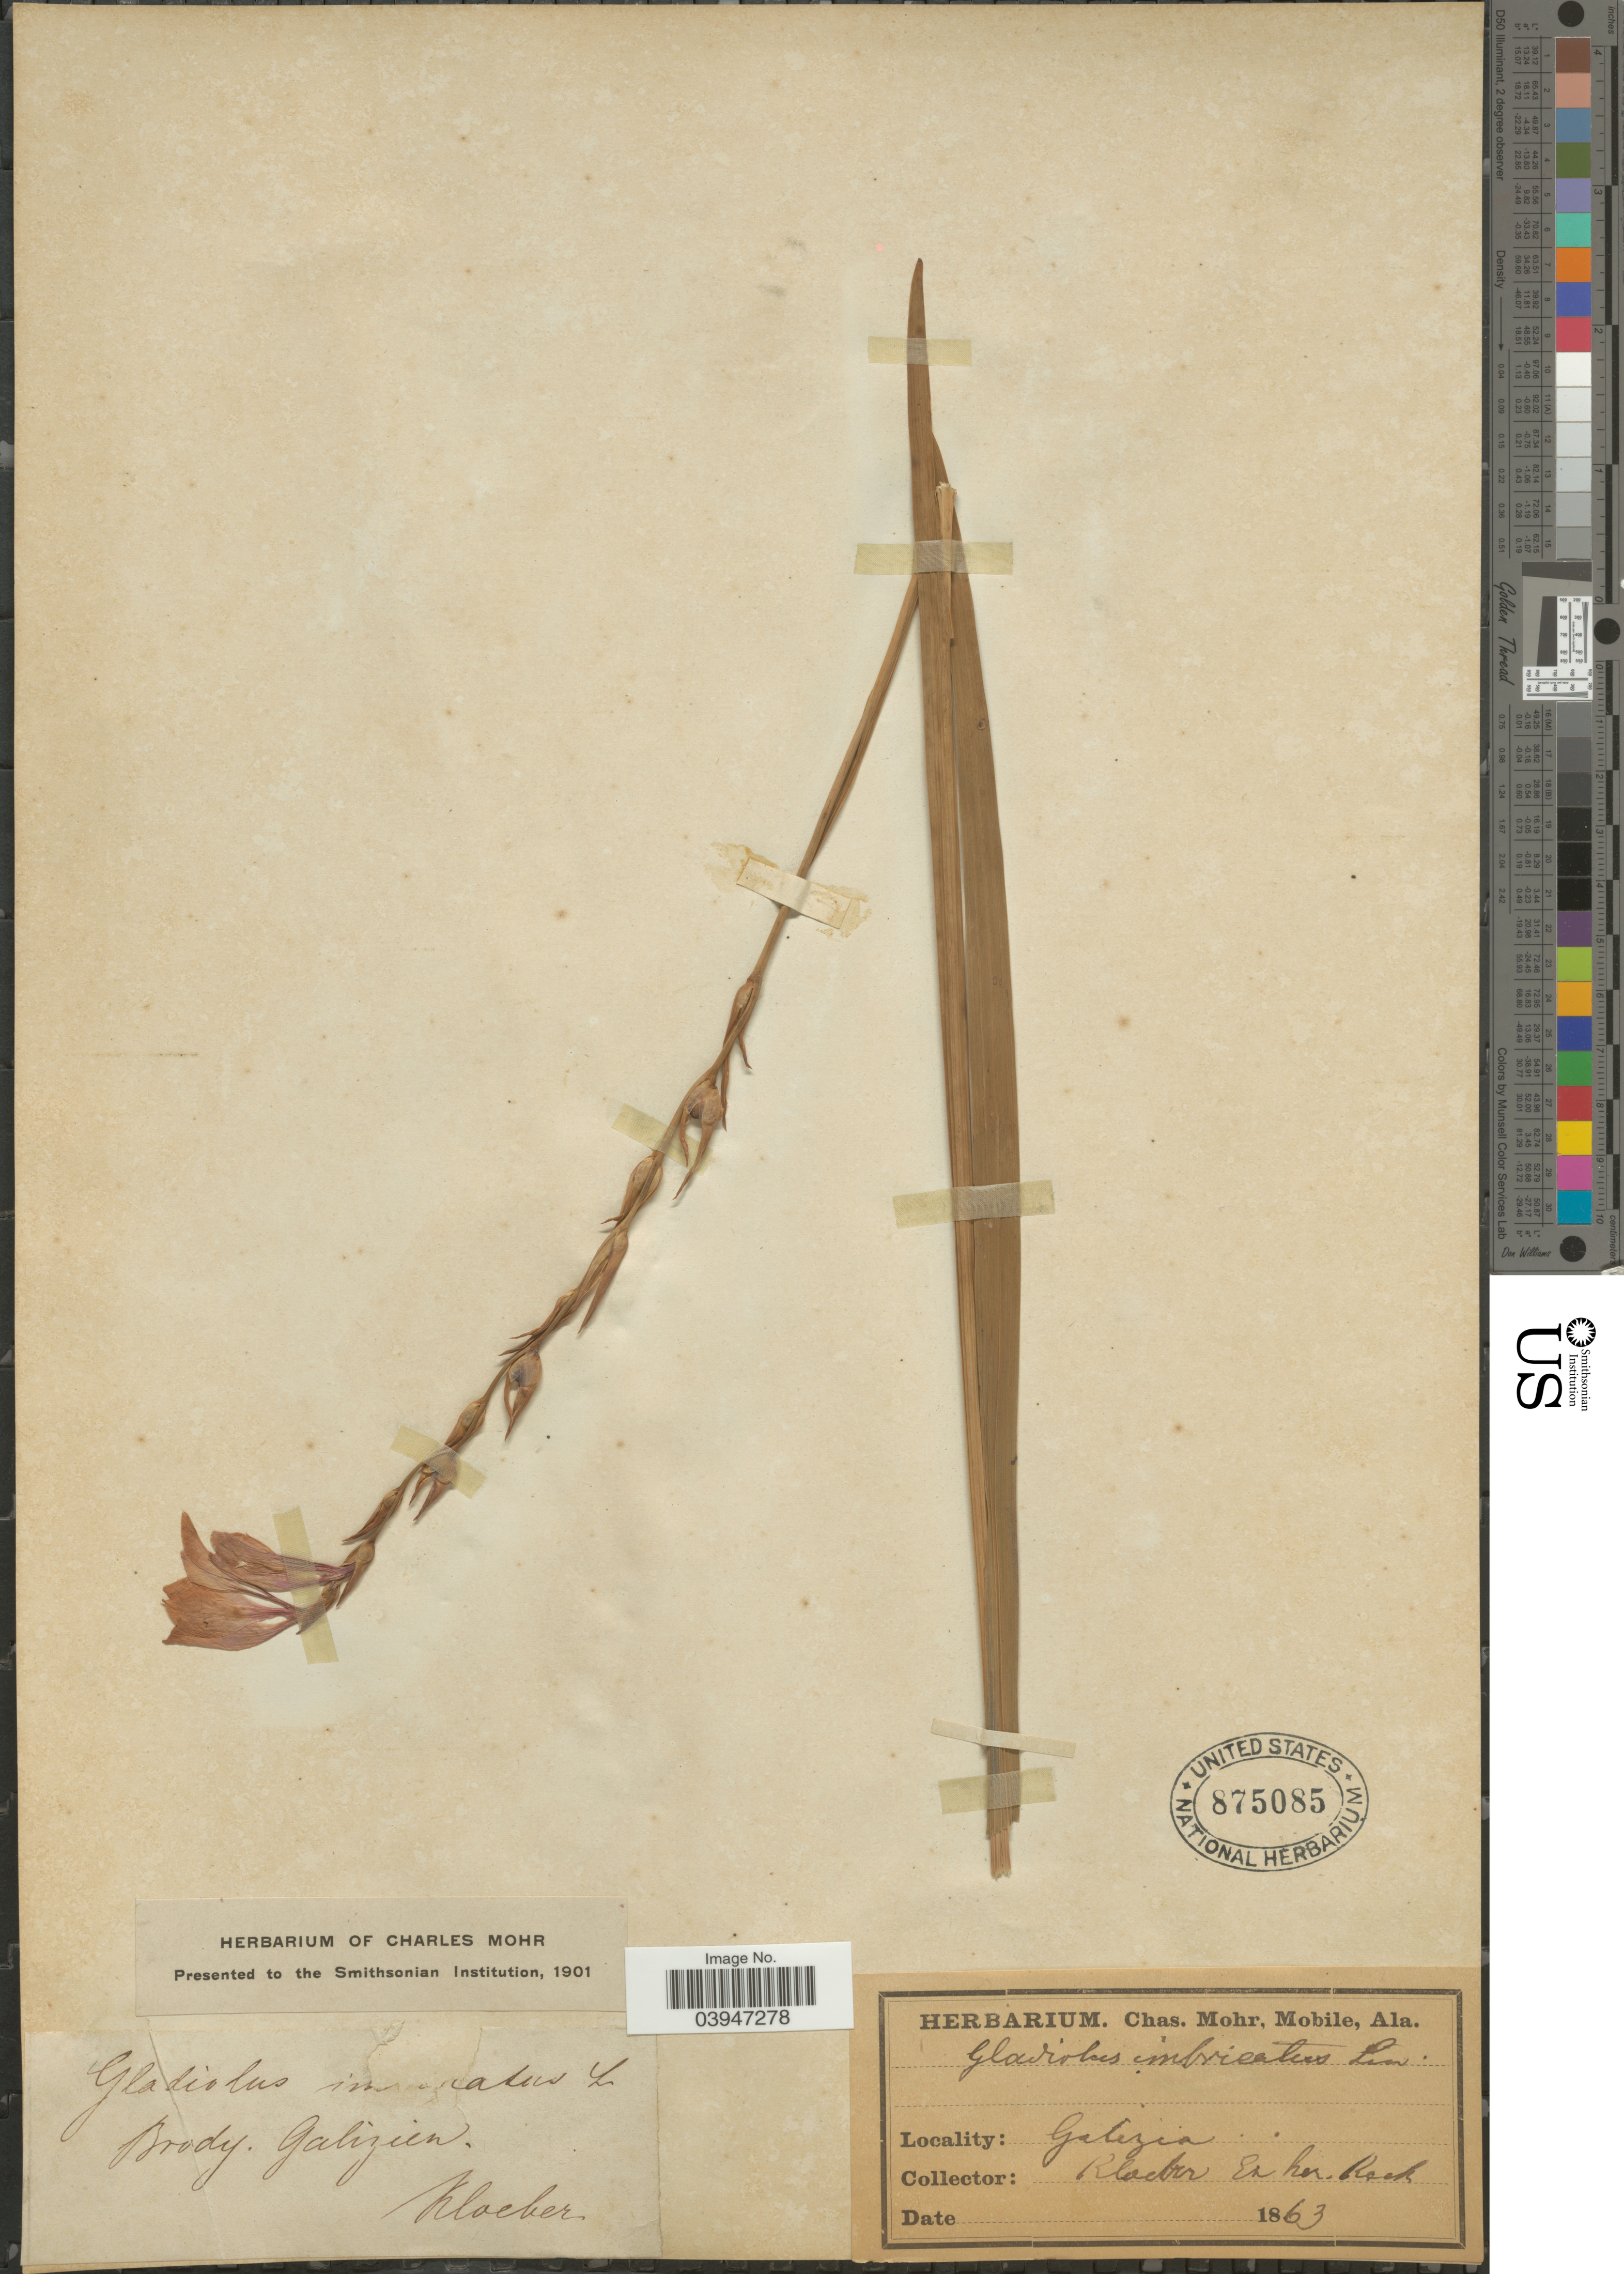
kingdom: Plantae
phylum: Tracheophyta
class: Liliopsida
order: Asparagales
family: Iridaceae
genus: Gladiolus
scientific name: Gladiolus imbricatus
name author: L.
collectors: Kloeber, --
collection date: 1863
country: Spain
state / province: Galicia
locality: Brody. Galizien.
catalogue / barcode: US 875085